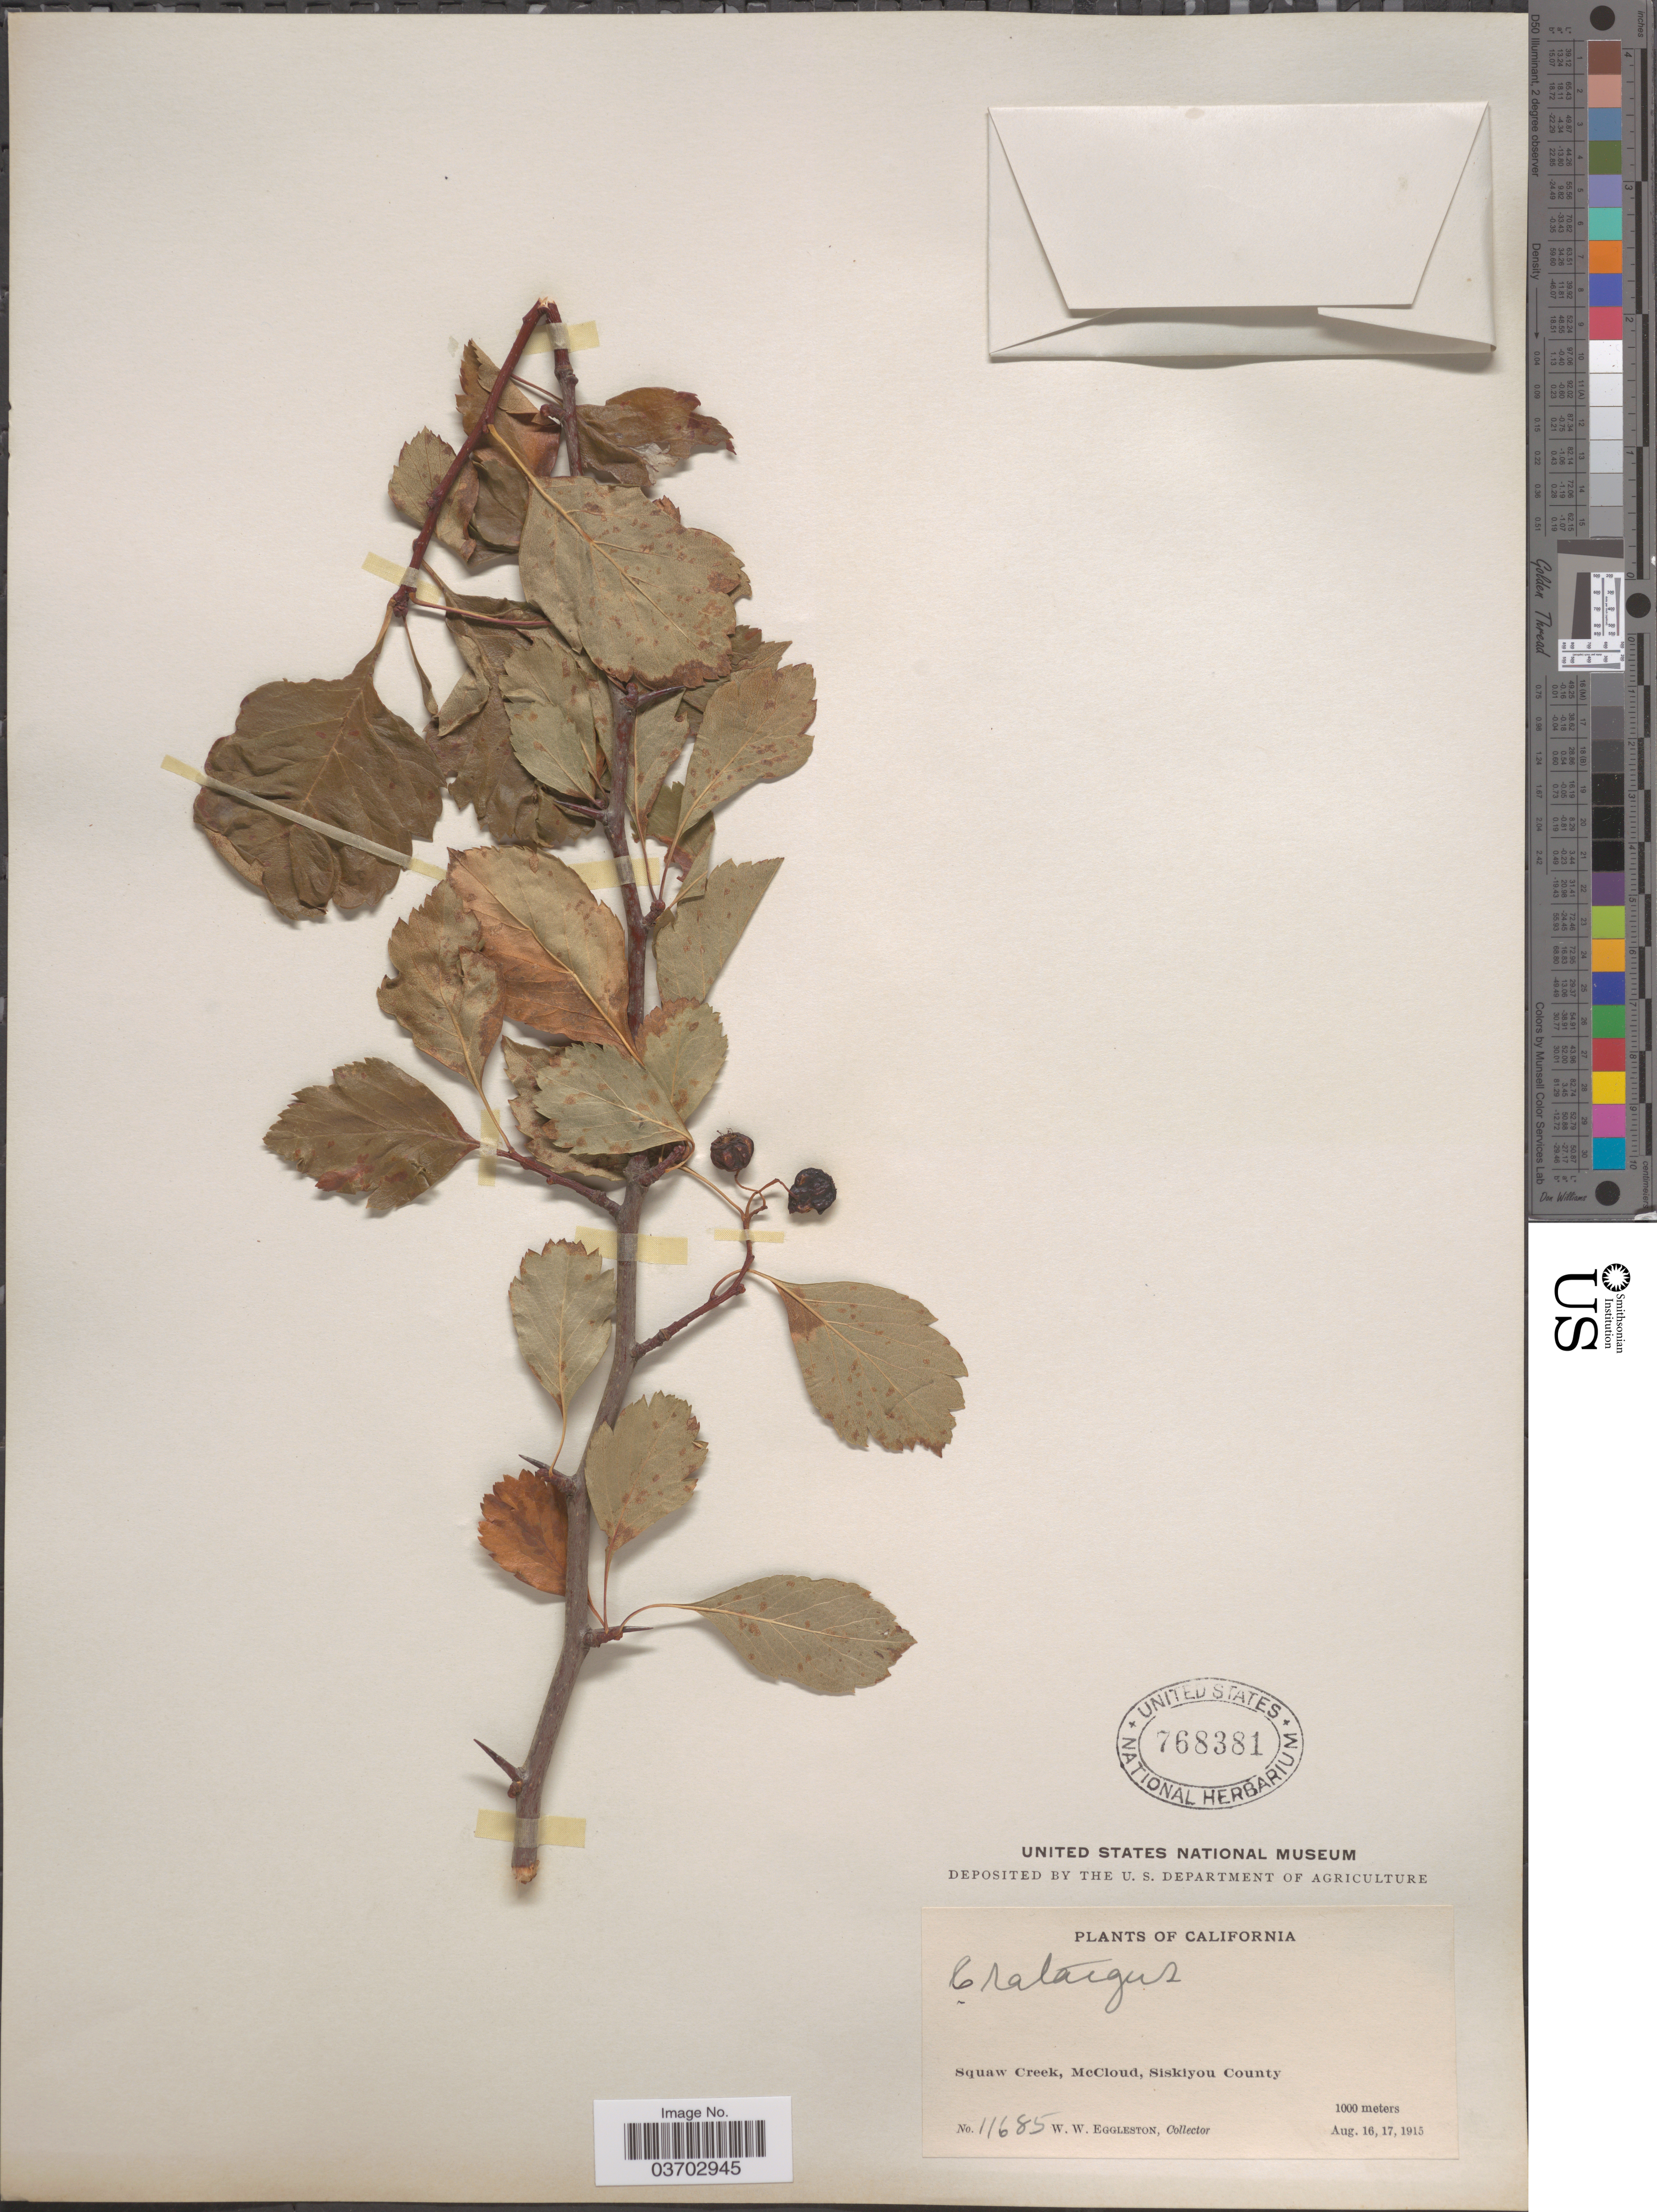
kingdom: Plantae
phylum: Tracheophyta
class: Magnoliopsida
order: Rosales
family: Rosaceae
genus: Crataegus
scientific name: Crataegus sp.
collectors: W. W. Eggleston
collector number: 11685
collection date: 1915-08-16/1915-08-17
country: United States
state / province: California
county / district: Siskiyou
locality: Squaw Creek, McCloud, Siskiyou County.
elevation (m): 1000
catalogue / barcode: US 768381